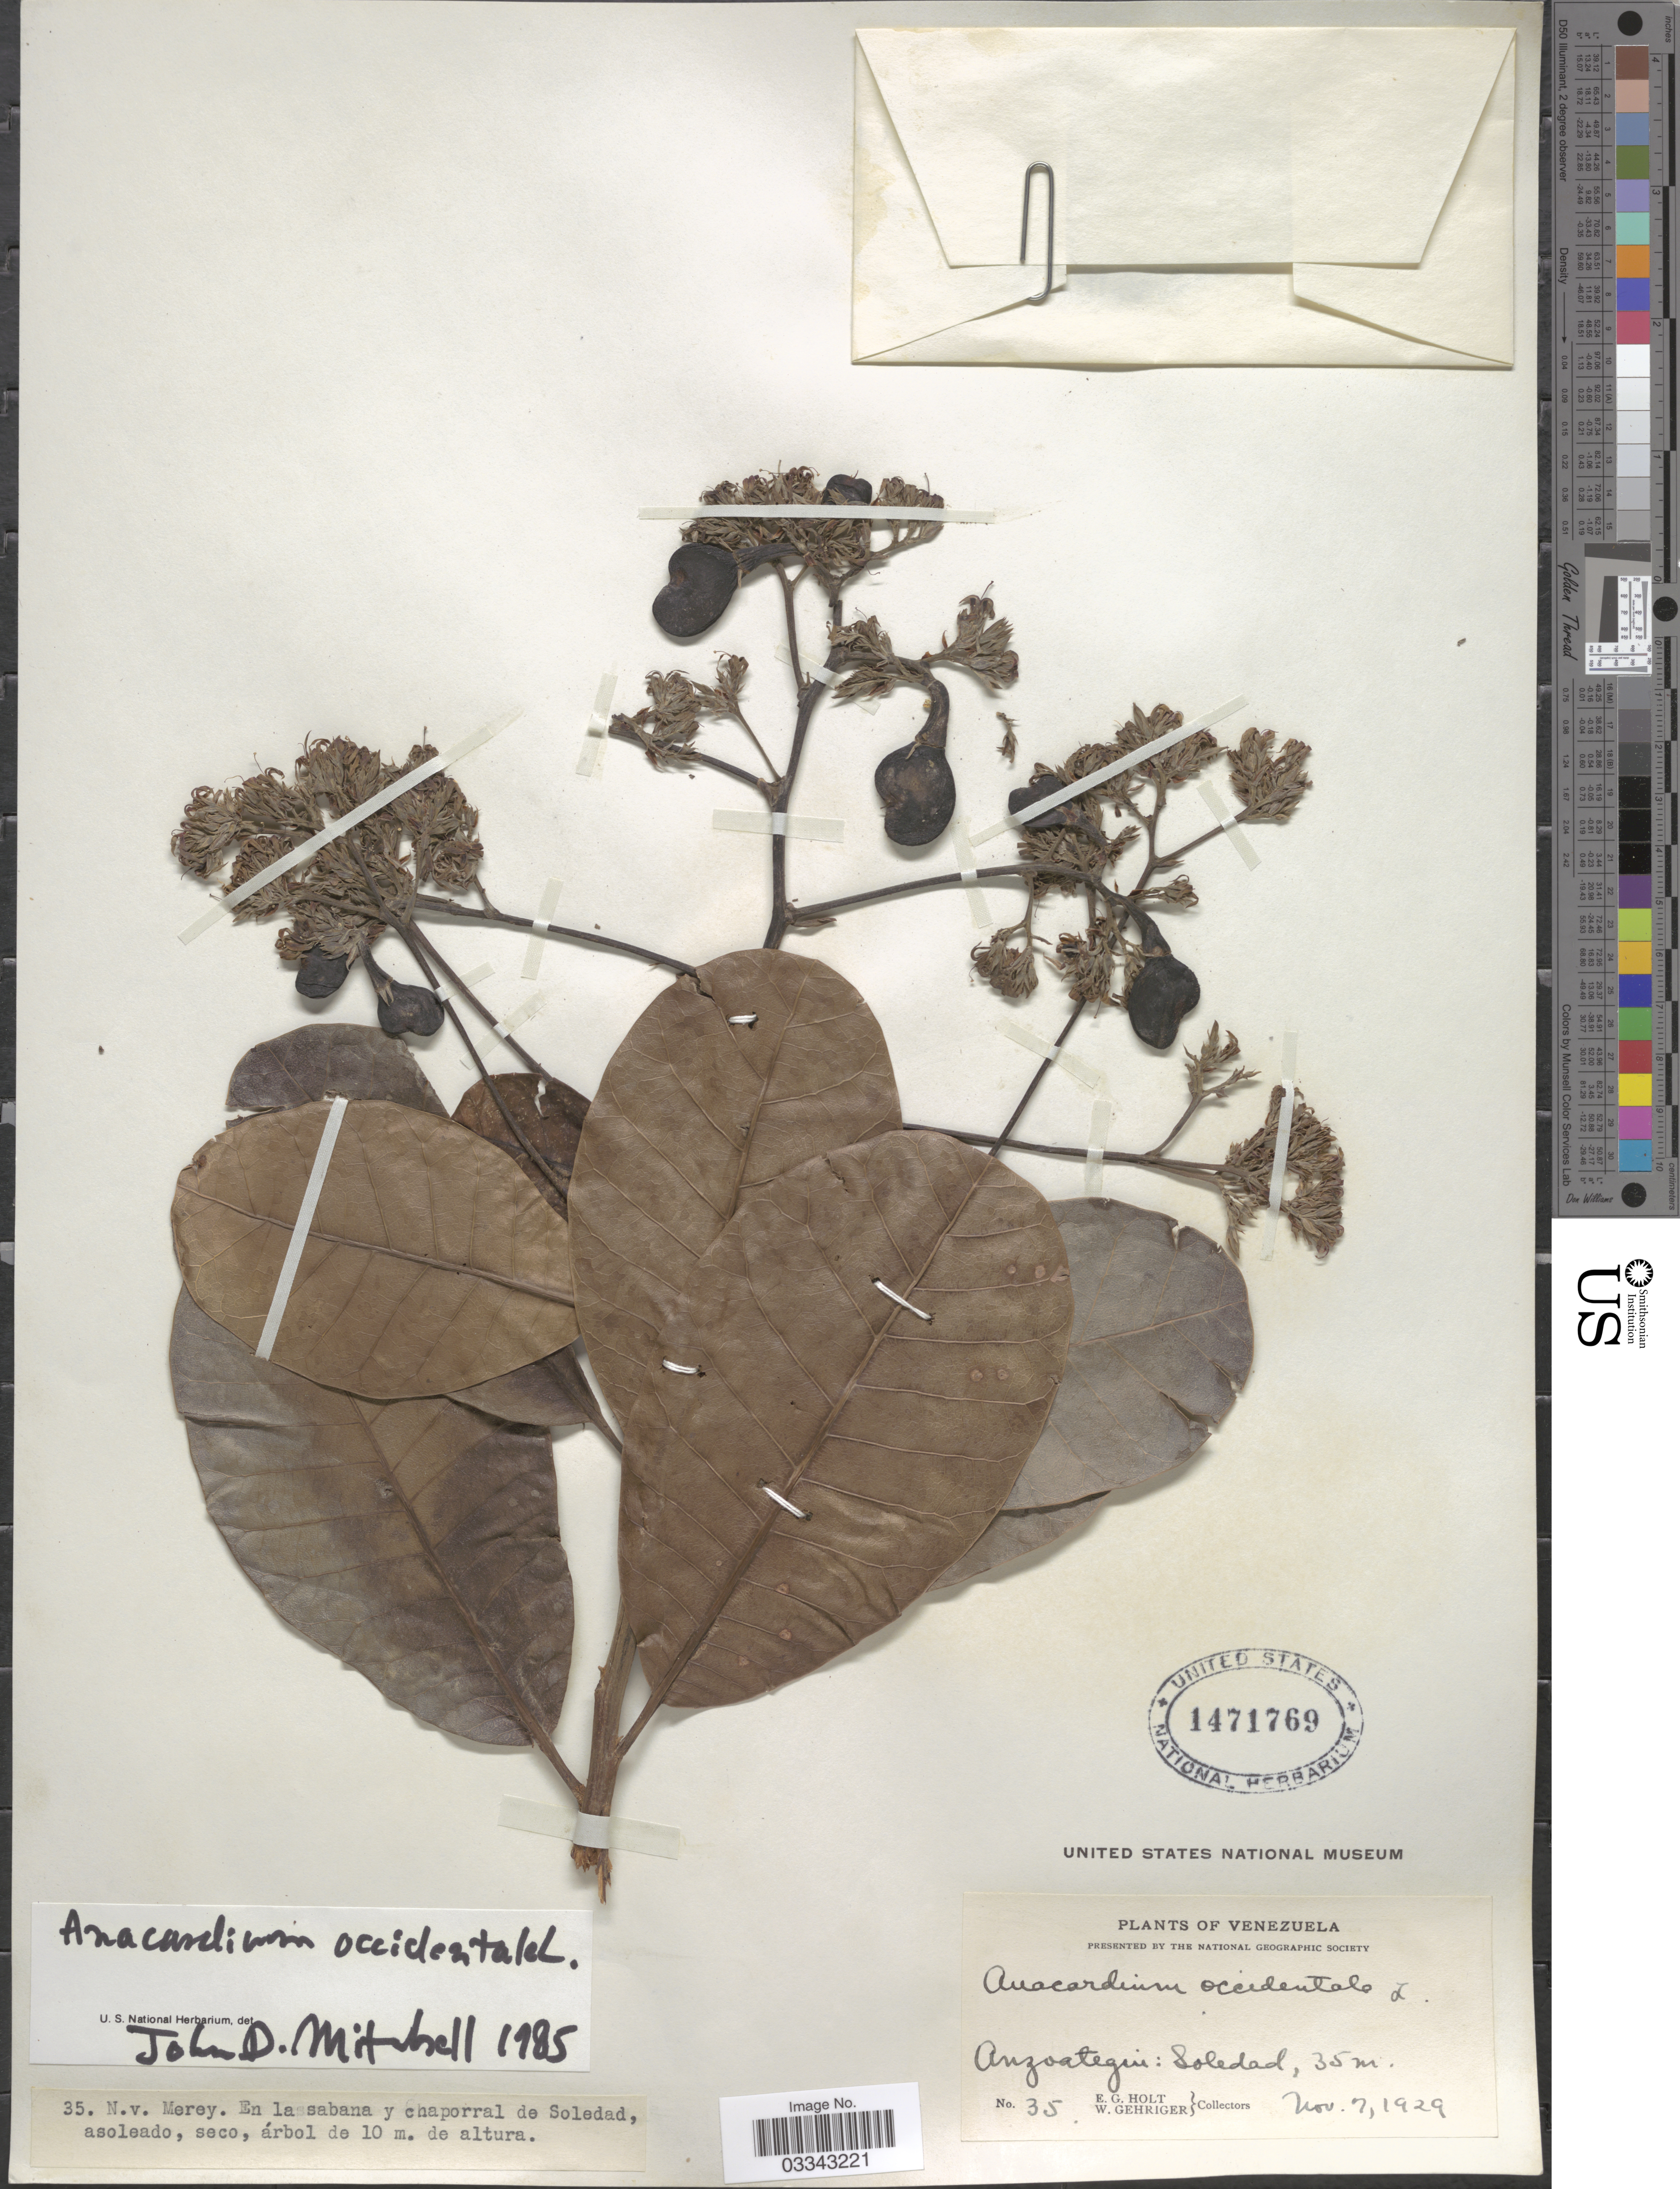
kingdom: Plantae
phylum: Tracheophyta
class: Magnoliopsida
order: Sapindales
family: Anacardiaceae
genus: Anacardium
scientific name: Anacardium occidentale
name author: L.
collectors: E. G. Holt & W. Gehriger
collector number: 35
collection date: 1929-11-07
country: Venezuela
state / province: Anzoategui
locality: Soledad.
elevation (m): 35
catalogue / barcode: US 1471769